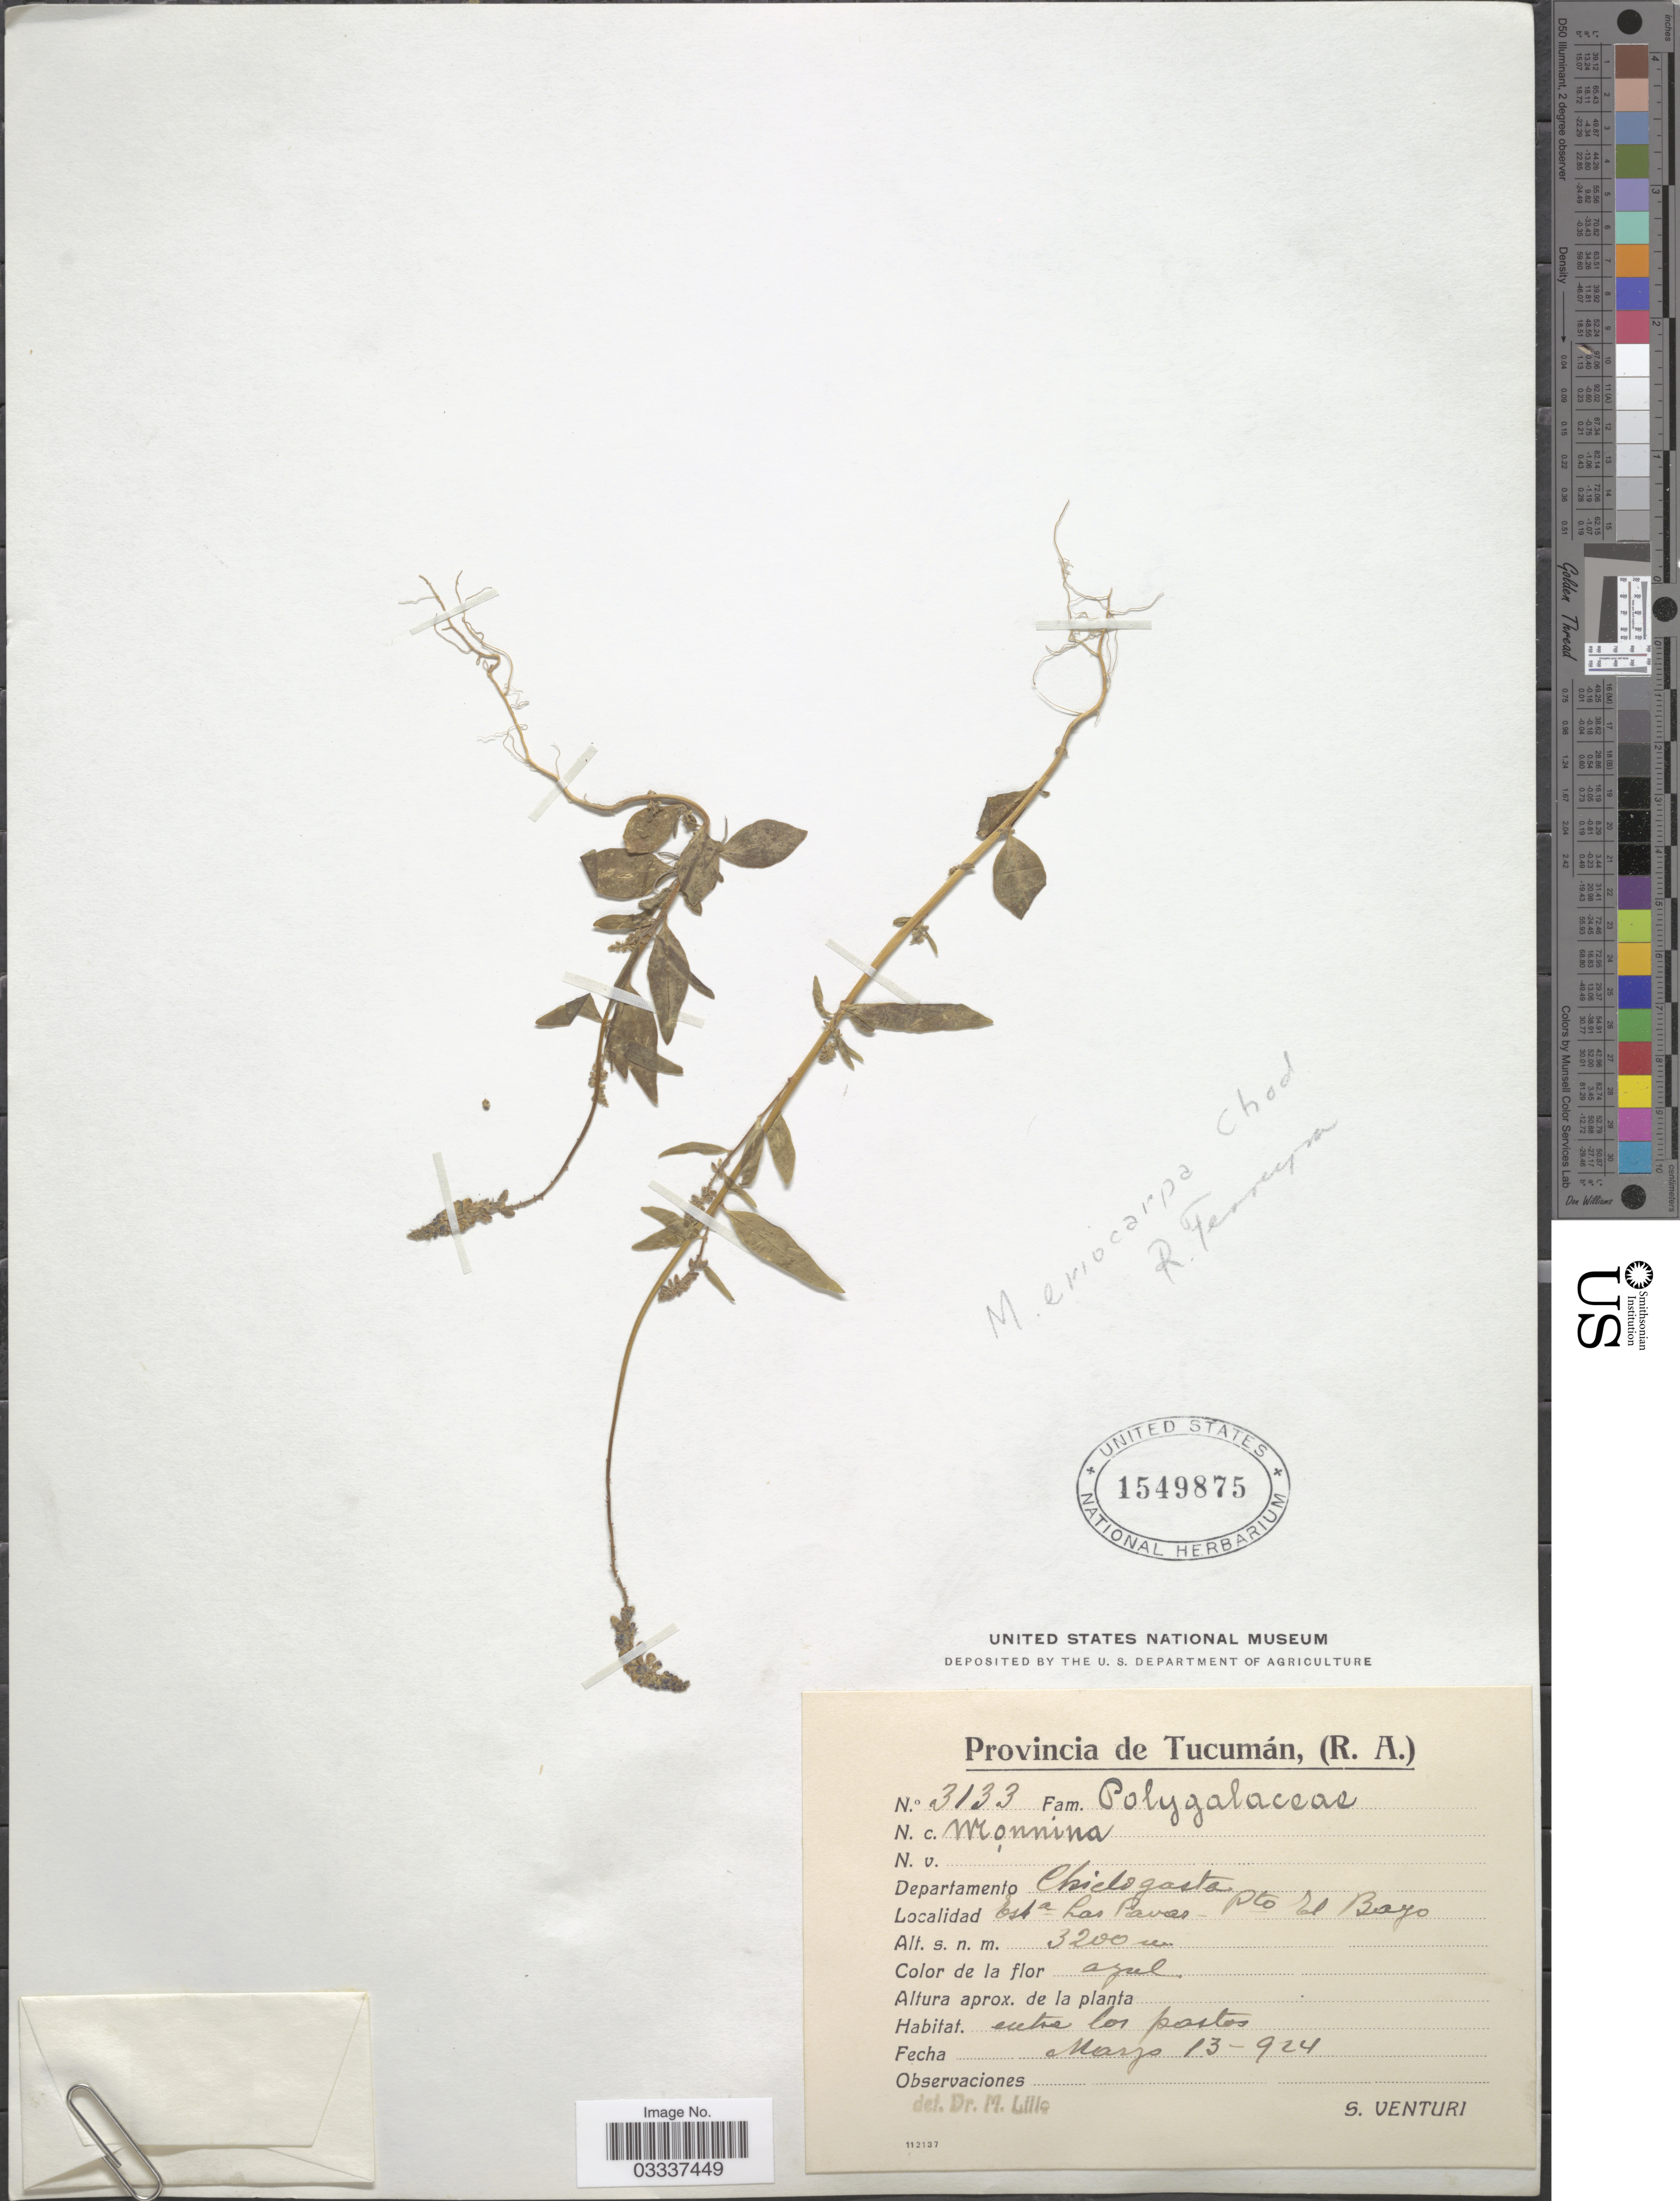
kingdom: Plantae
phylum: Tracheophyta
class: Magnoliopsida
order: Fabales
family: Polygalaceae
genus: Monnina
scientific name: Monnina erioclada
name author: Gand.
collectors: S. Venturi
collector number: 3133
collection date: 1924-03-13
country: Argentina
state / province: Tucuman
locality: Departamento Chiclogasta, Esta Las Pavas - Pto del Bayo.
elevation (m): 3200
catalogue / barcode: US 1549875